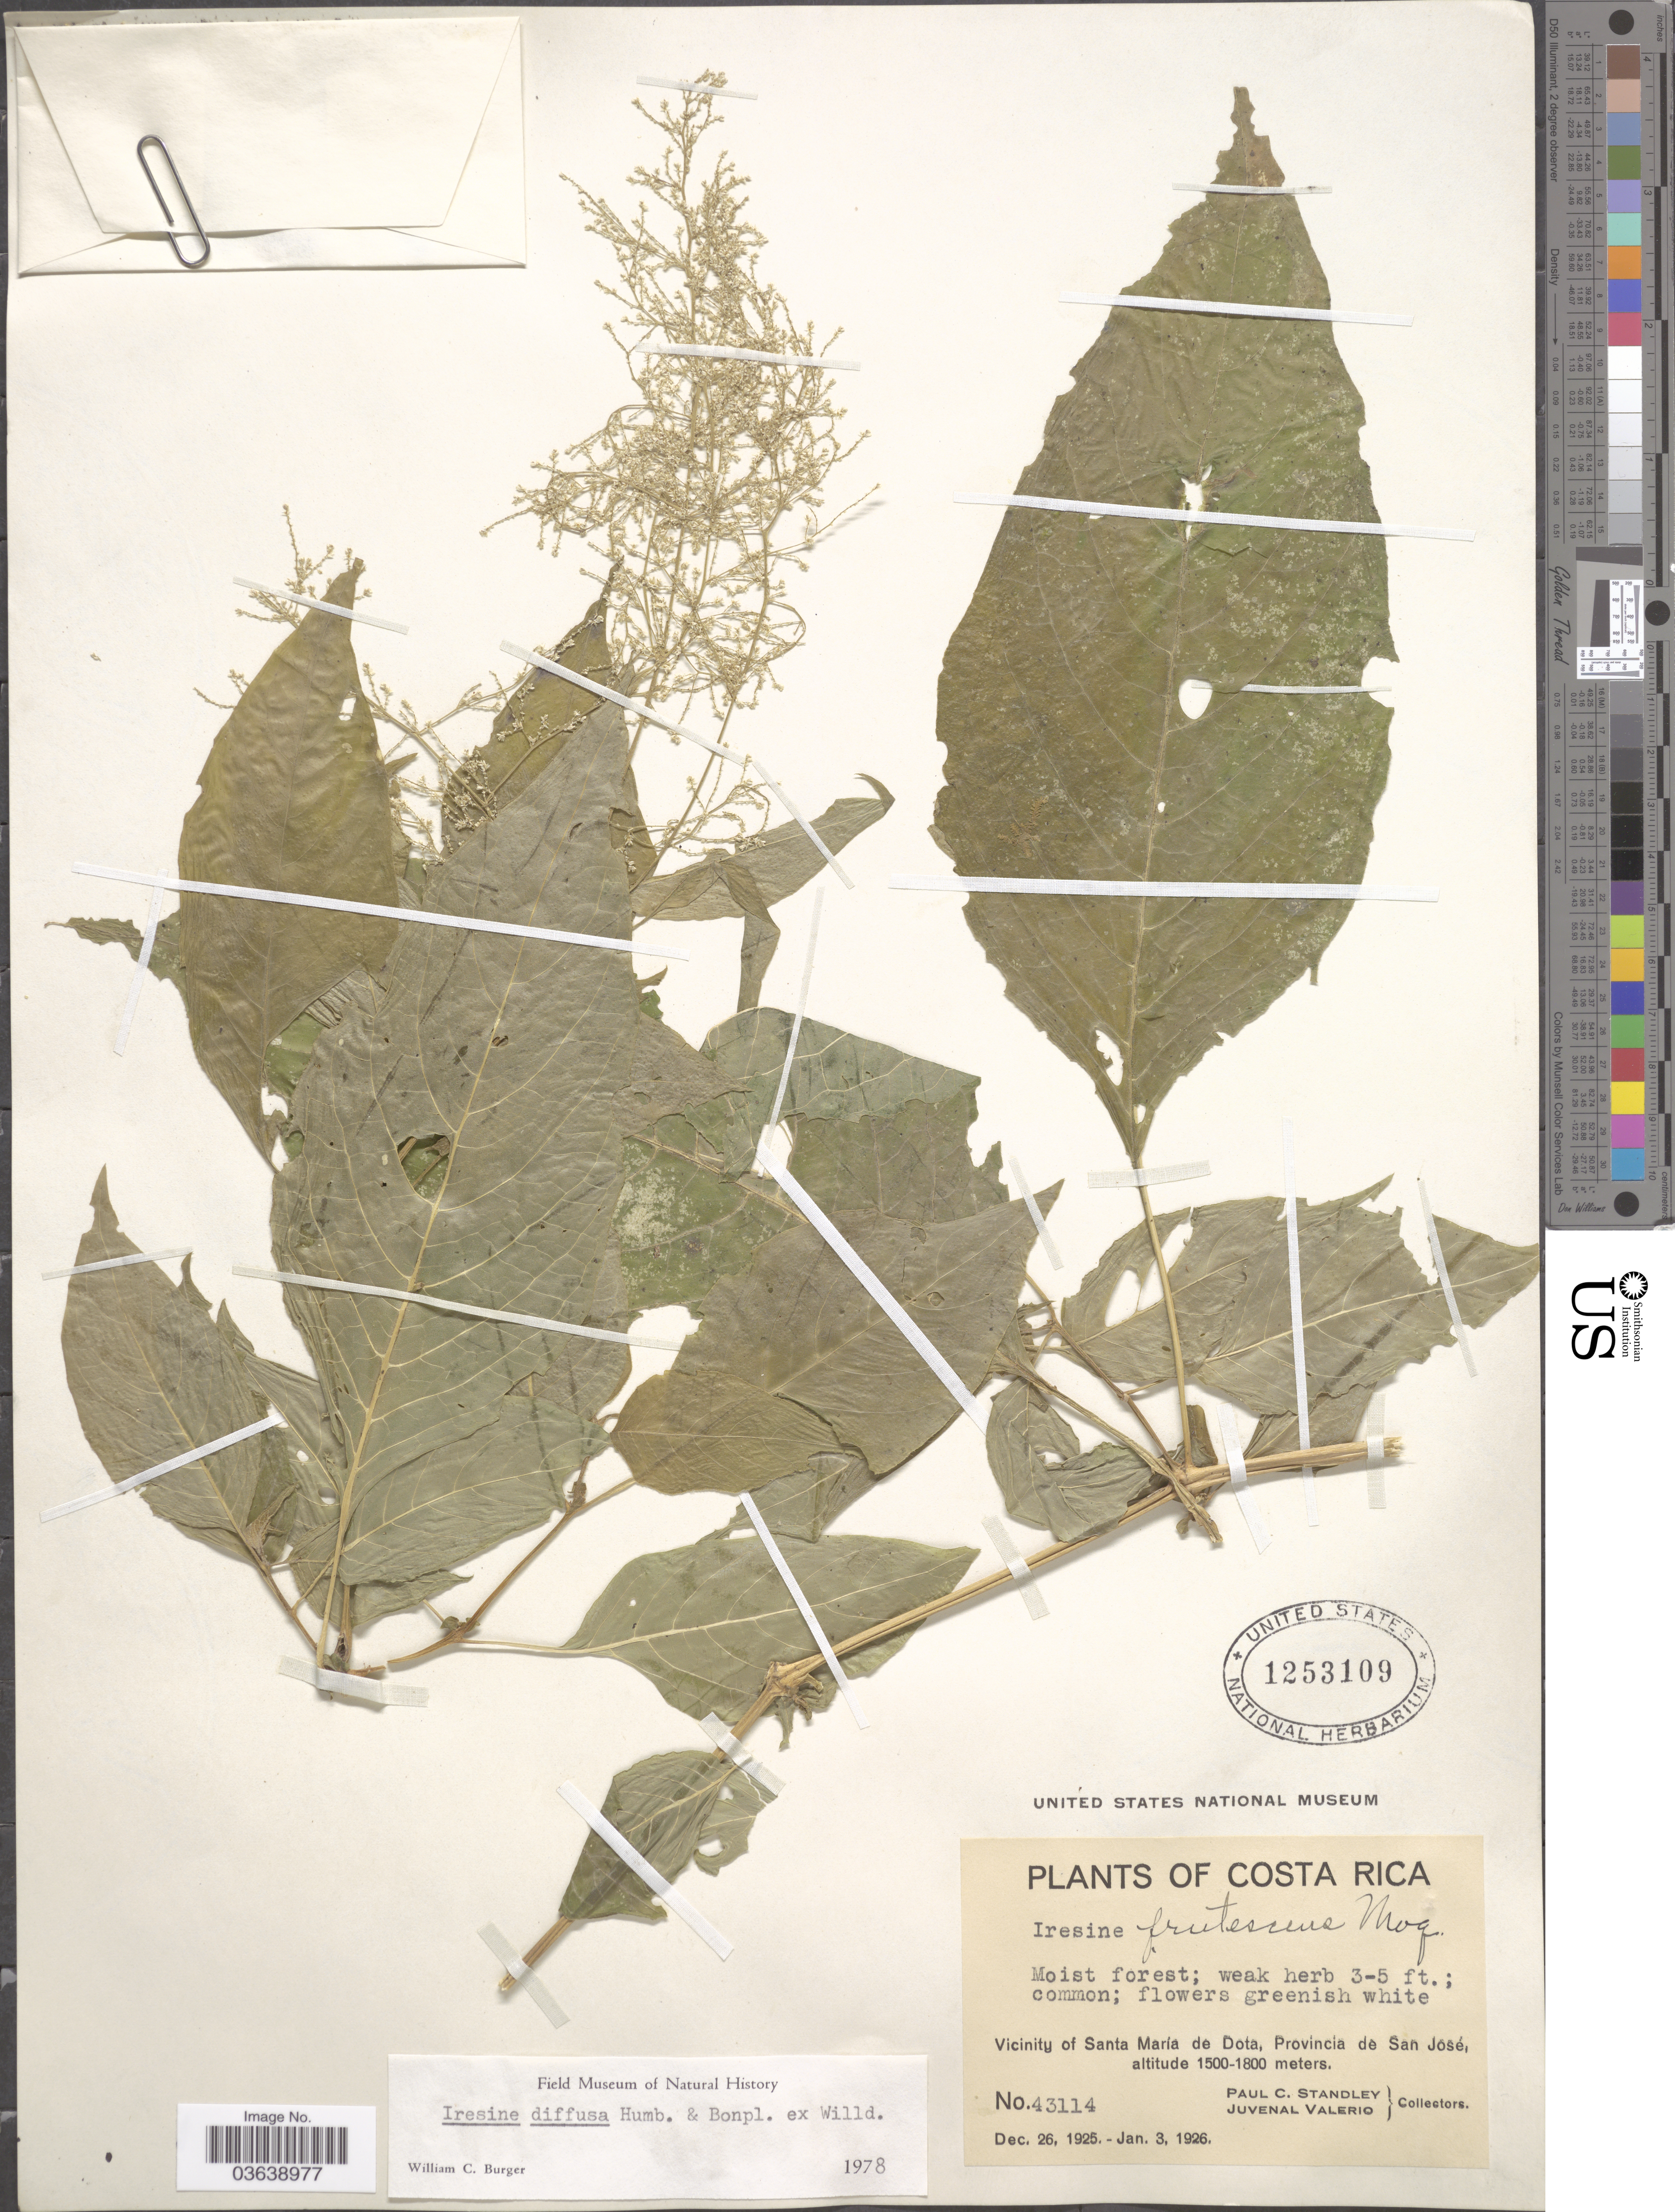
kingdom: Plantae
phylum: Tracheophyta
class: Magnoliopsida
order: Caryophyllales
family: Amaranthaceae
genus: Iresine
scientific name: Iresine celosia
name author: L.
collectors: P. C. Standley & J. Valerio R.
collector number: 43114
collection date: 1925-12-26/1926-01-03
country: Costa Rica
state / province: San José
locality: Vicinity of Santa Maria de Dota.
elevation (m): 1500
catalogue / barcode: US 1253109